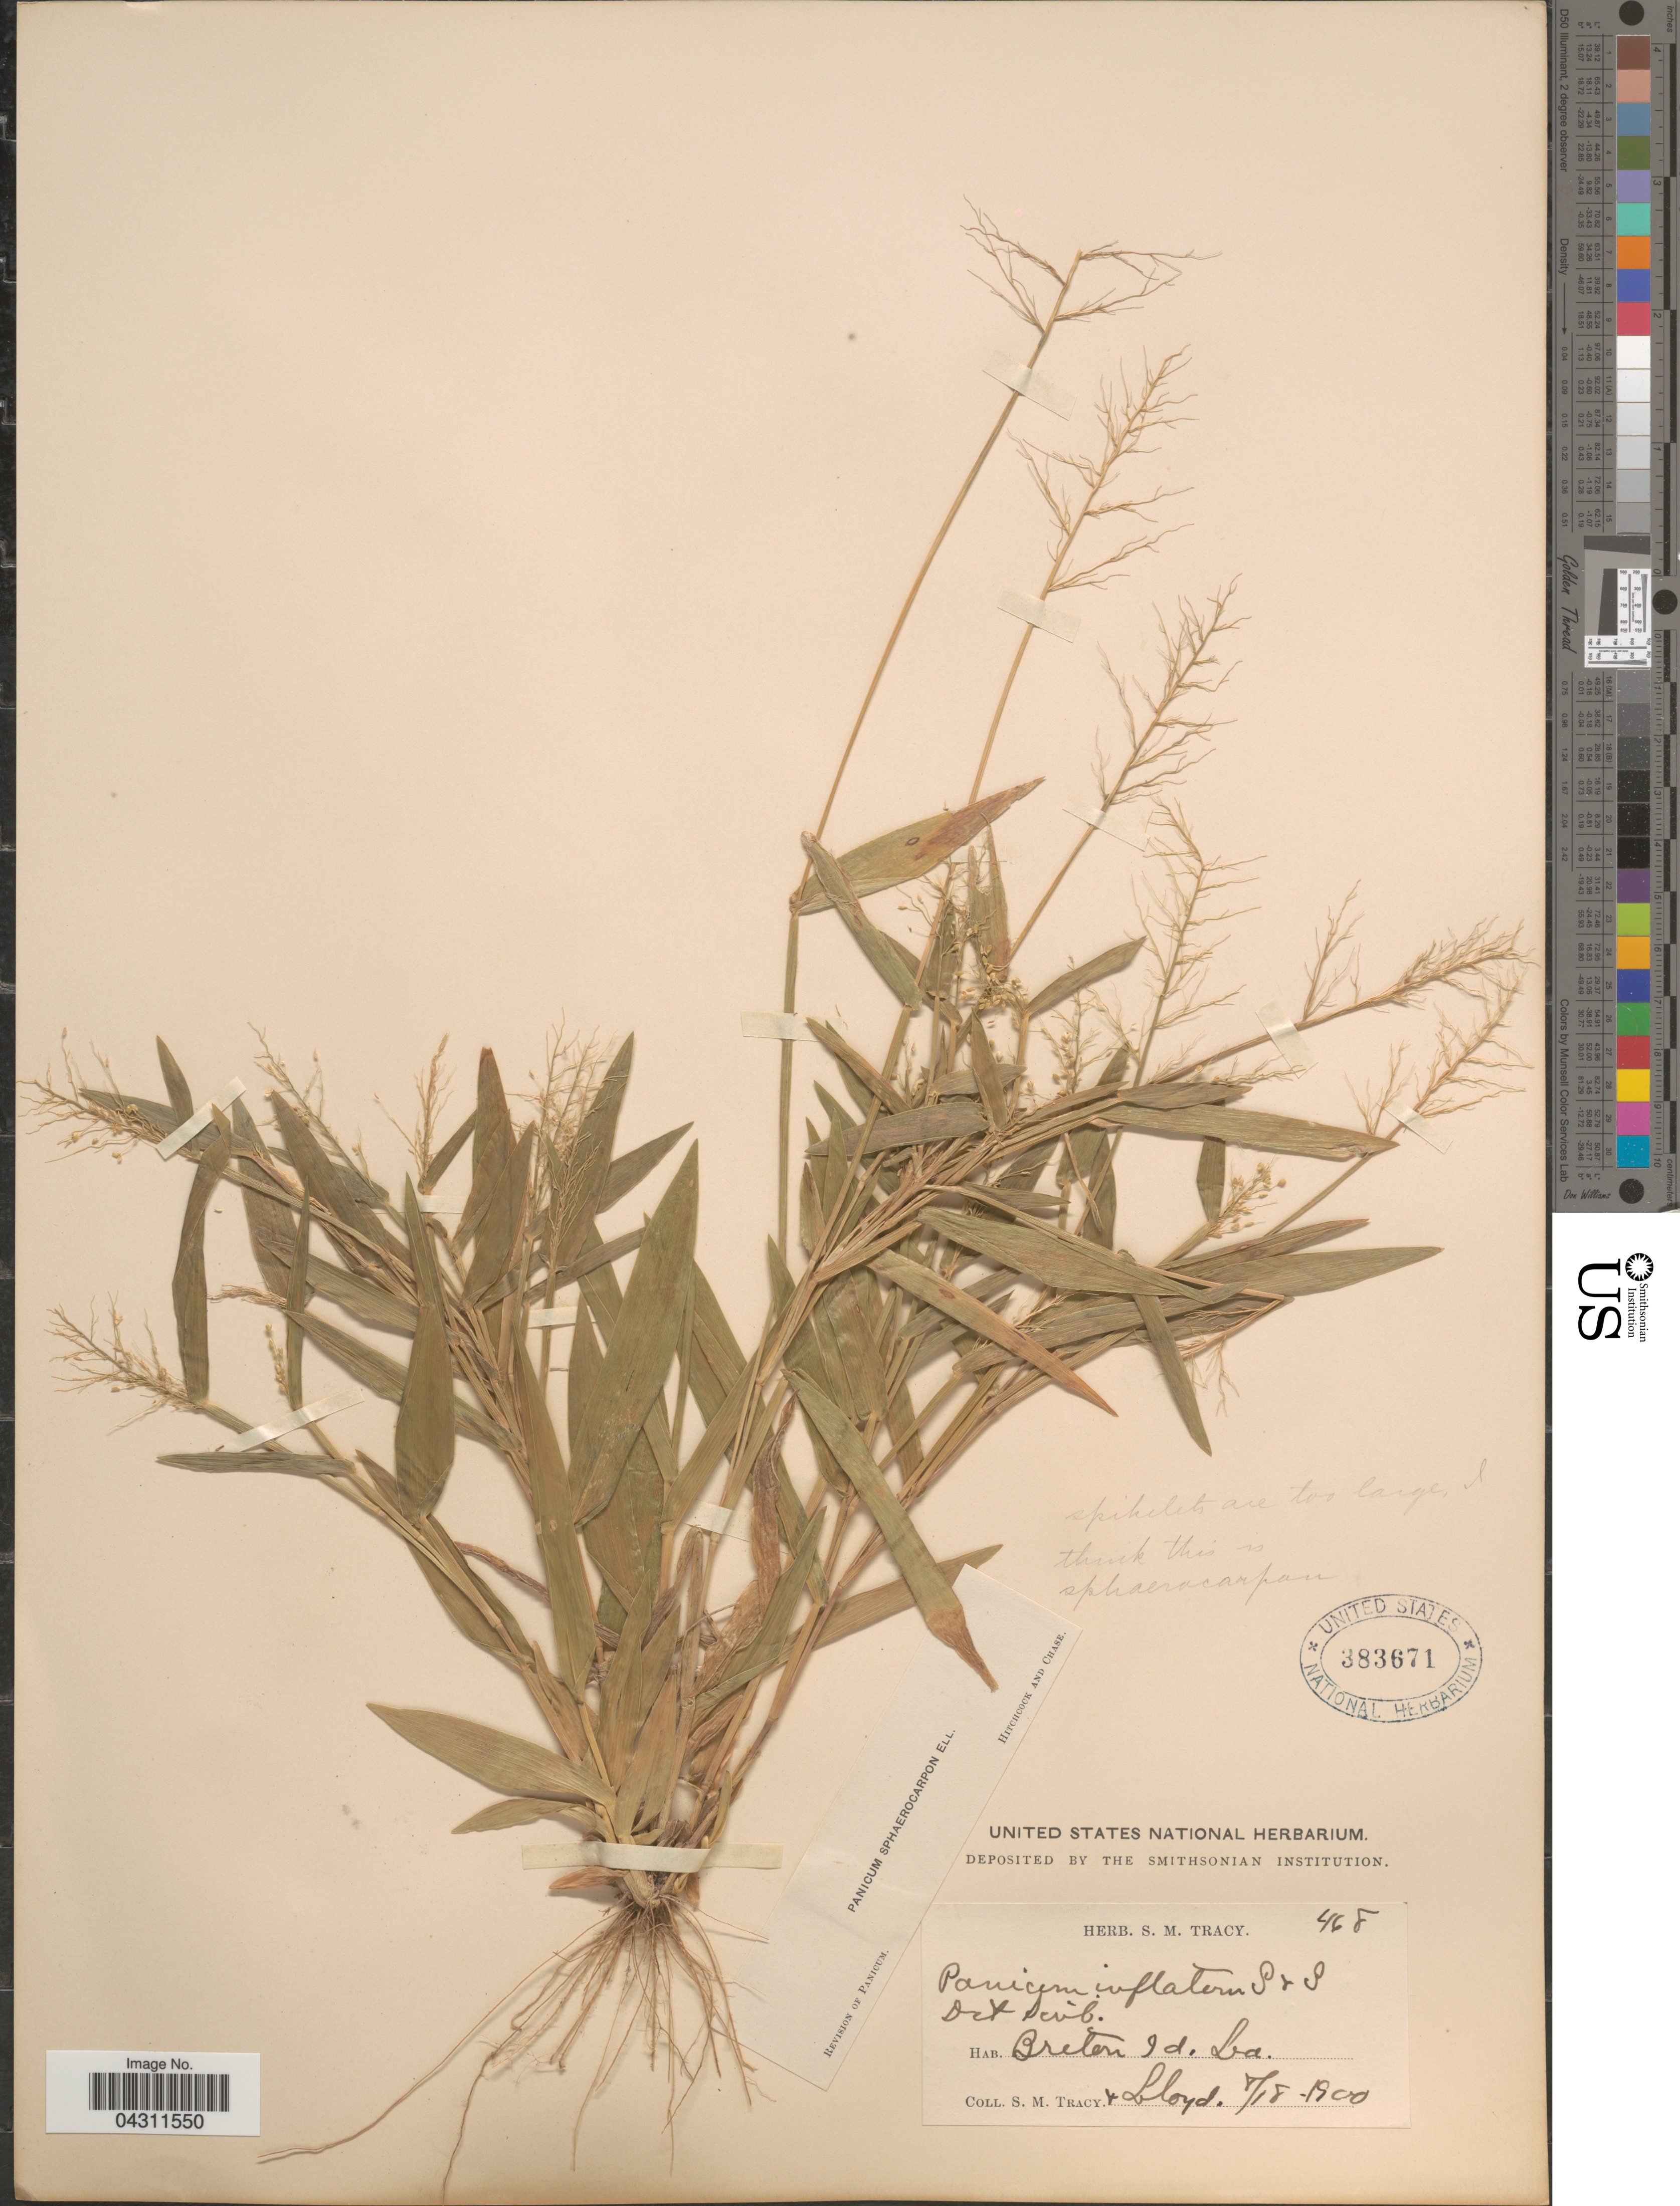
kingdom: Plantae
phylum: Tracheophyta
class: Liliopsida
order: Poales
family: Poaceae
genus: Dichanthelium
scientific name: Dichanthelium sphaerocarpon var. sphaerocarpon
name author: (Elliott) Gould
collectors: S. M. Tracy & -- Lloyd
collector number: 468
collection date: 1900-08-18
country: United States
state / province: Louisiana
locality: Breton Id.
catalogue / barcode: US 383671